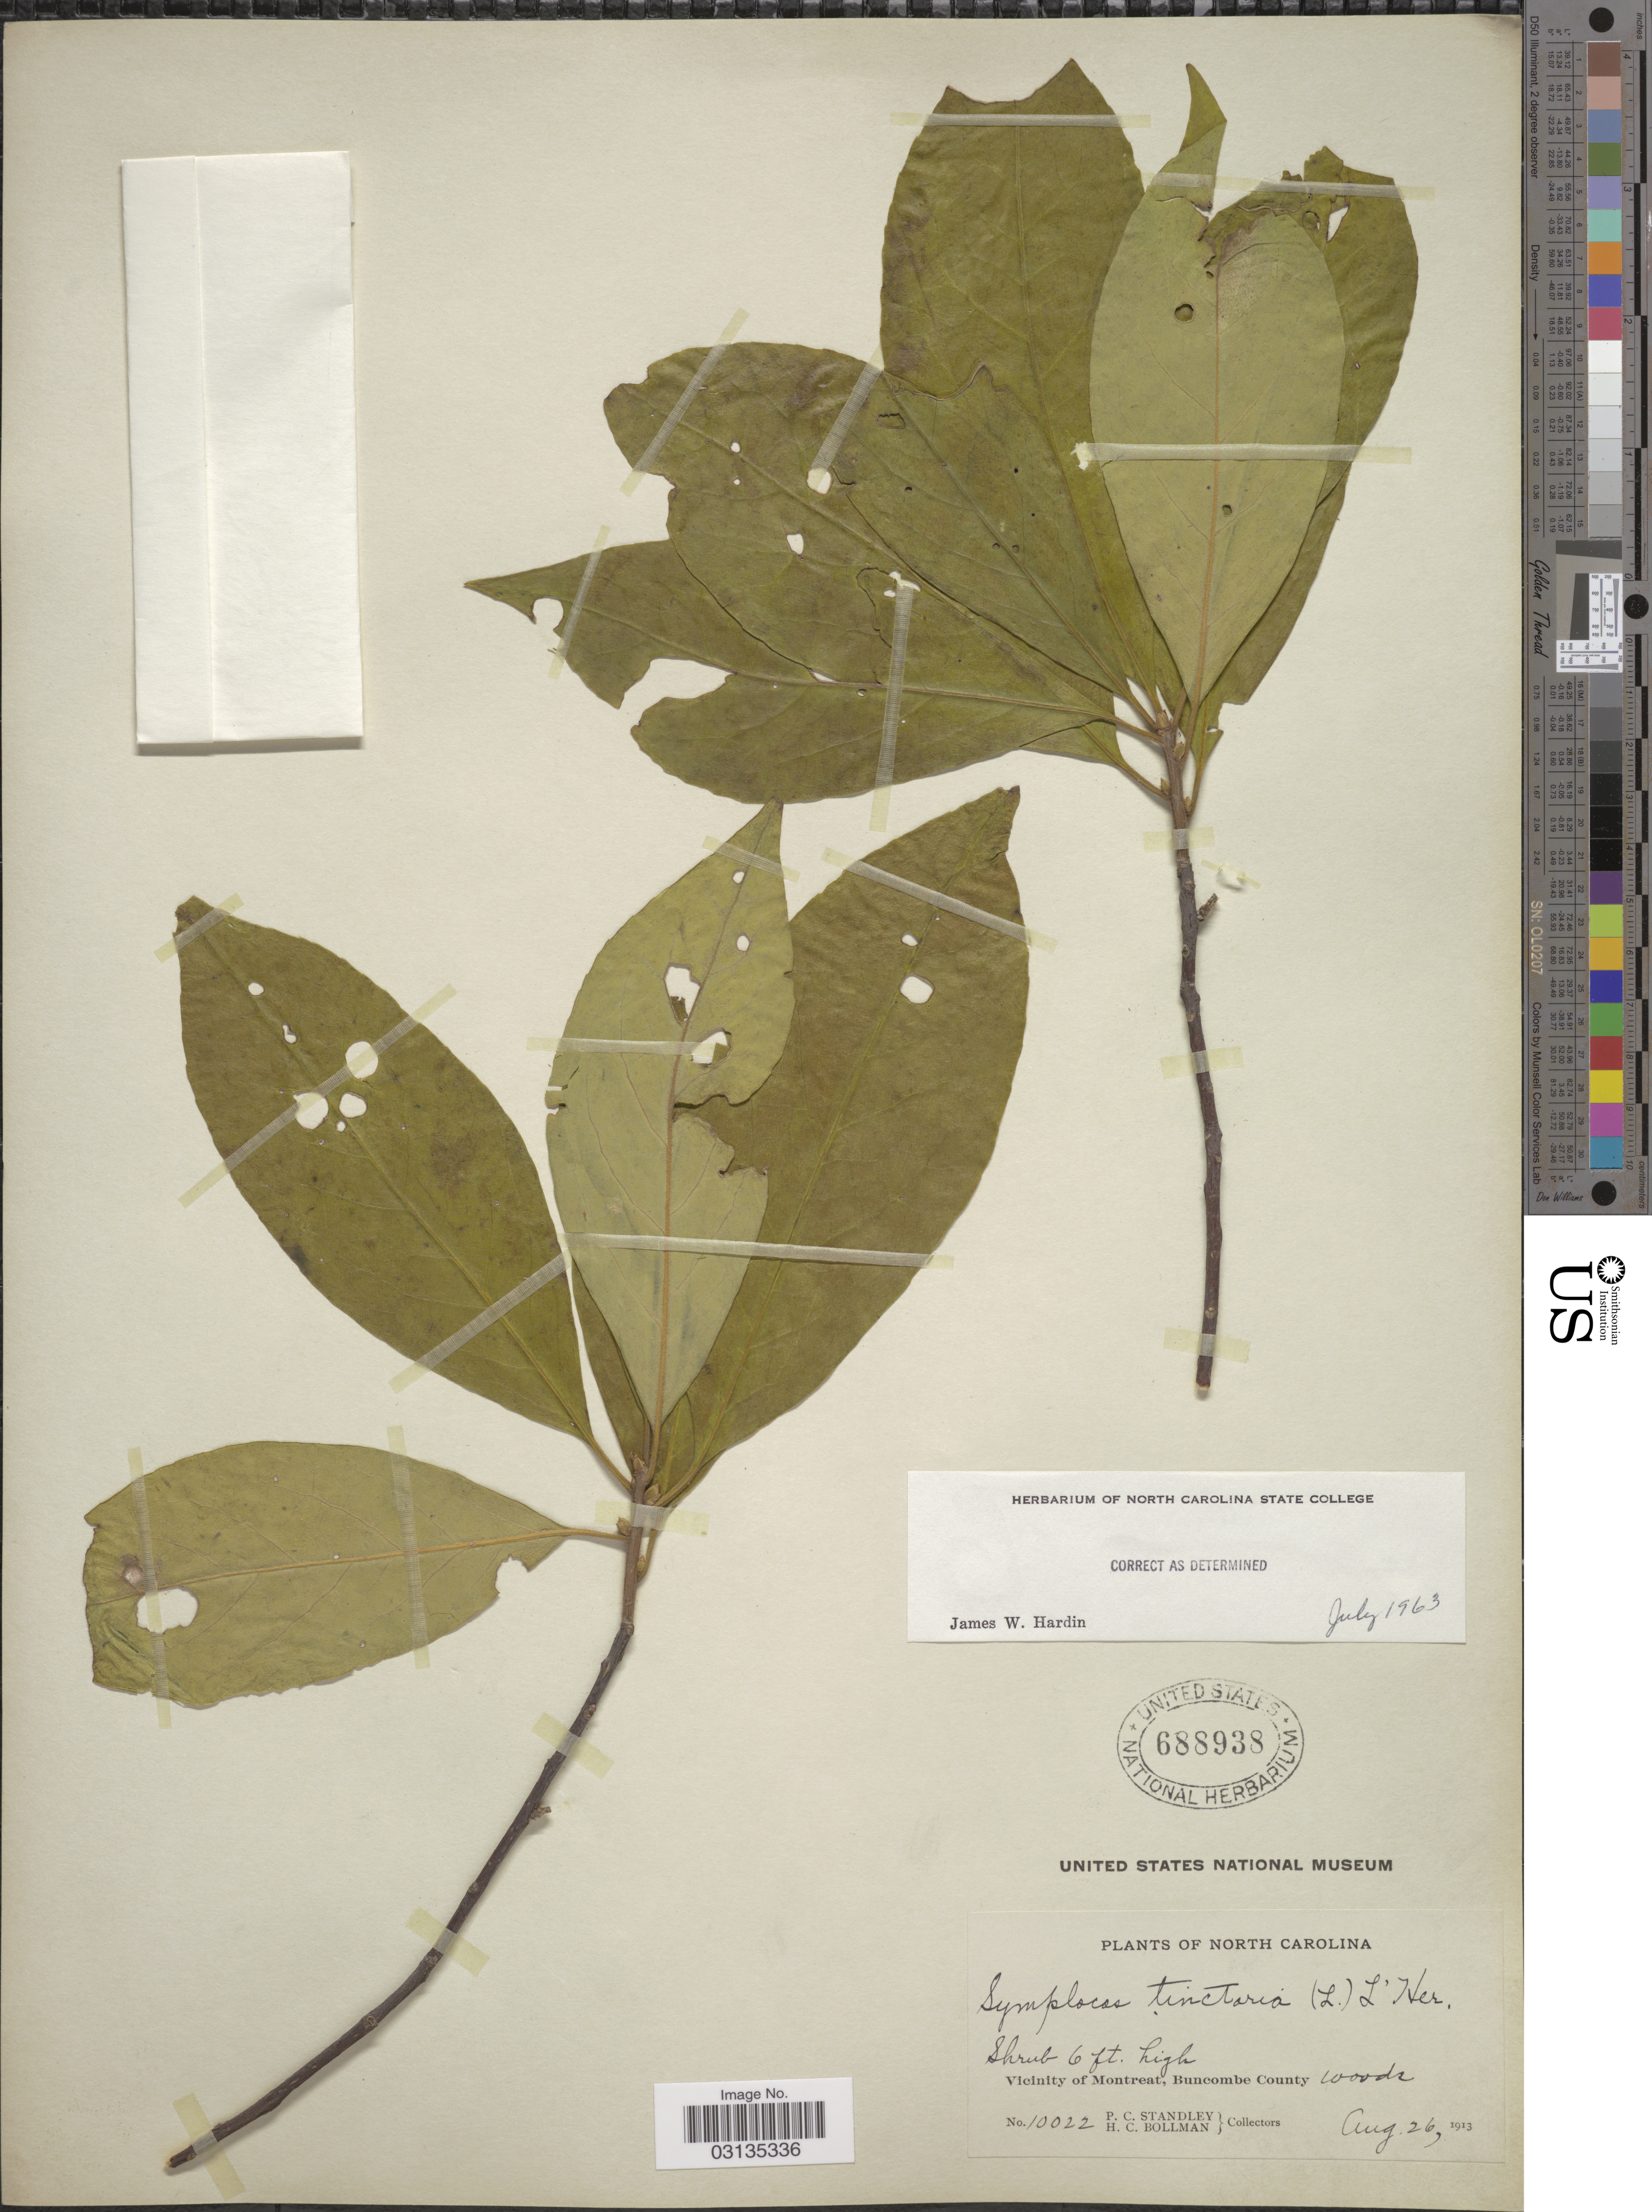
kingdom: Plantae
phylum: Tracheophyta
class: Magnoliopsida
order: Ericales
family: Symplocaceae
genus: Symplocos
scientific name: Symplocos tinctoria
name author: (L.) L'Hér.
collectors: P. C. Standley & H. C. Bollman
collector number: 10022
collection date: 1913-08-26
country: United States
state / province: North Carolina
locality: Vicinity of Montreat, Buncombe County.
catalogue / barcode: US 688938